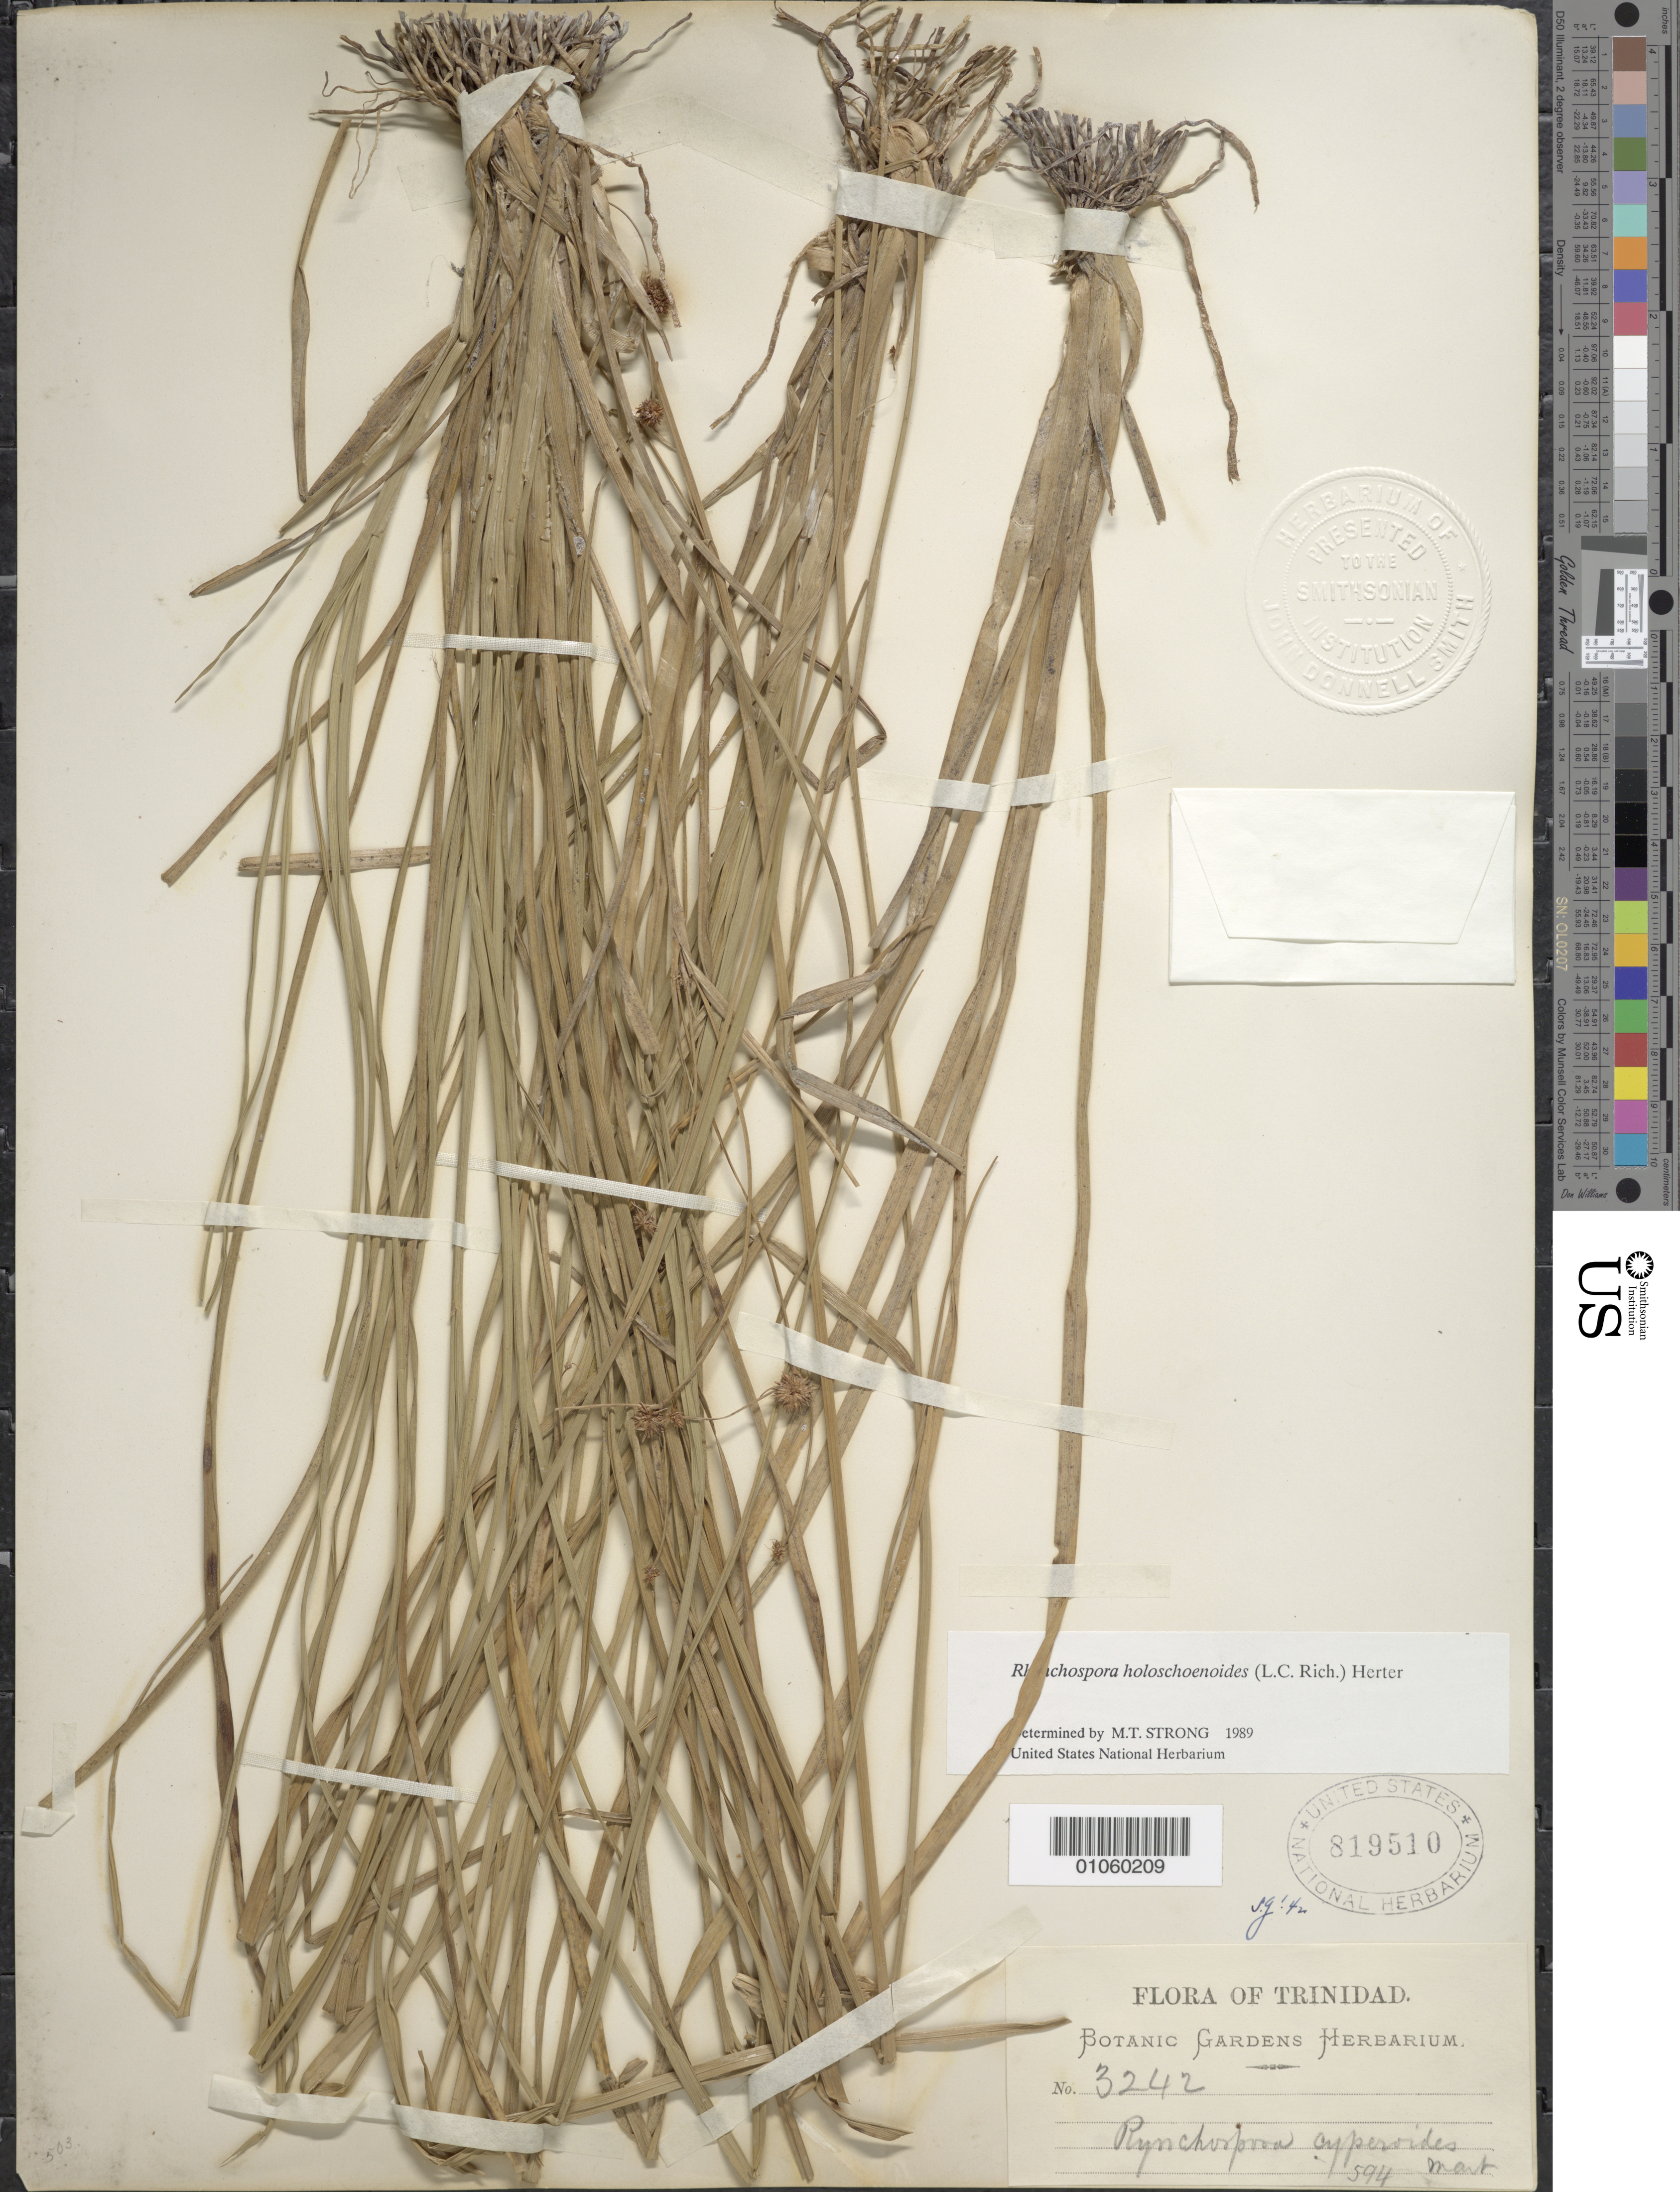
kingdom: Plantae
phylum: Tracheophyta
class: Liliopsida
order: Poales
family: Cyperaceae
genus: Rhynchospora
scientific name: Rhynchospora holoschoenoides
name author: (Rich.) Herter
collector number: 3242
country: Trinidad and Tobago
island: Trinidad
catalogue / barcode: US 819510